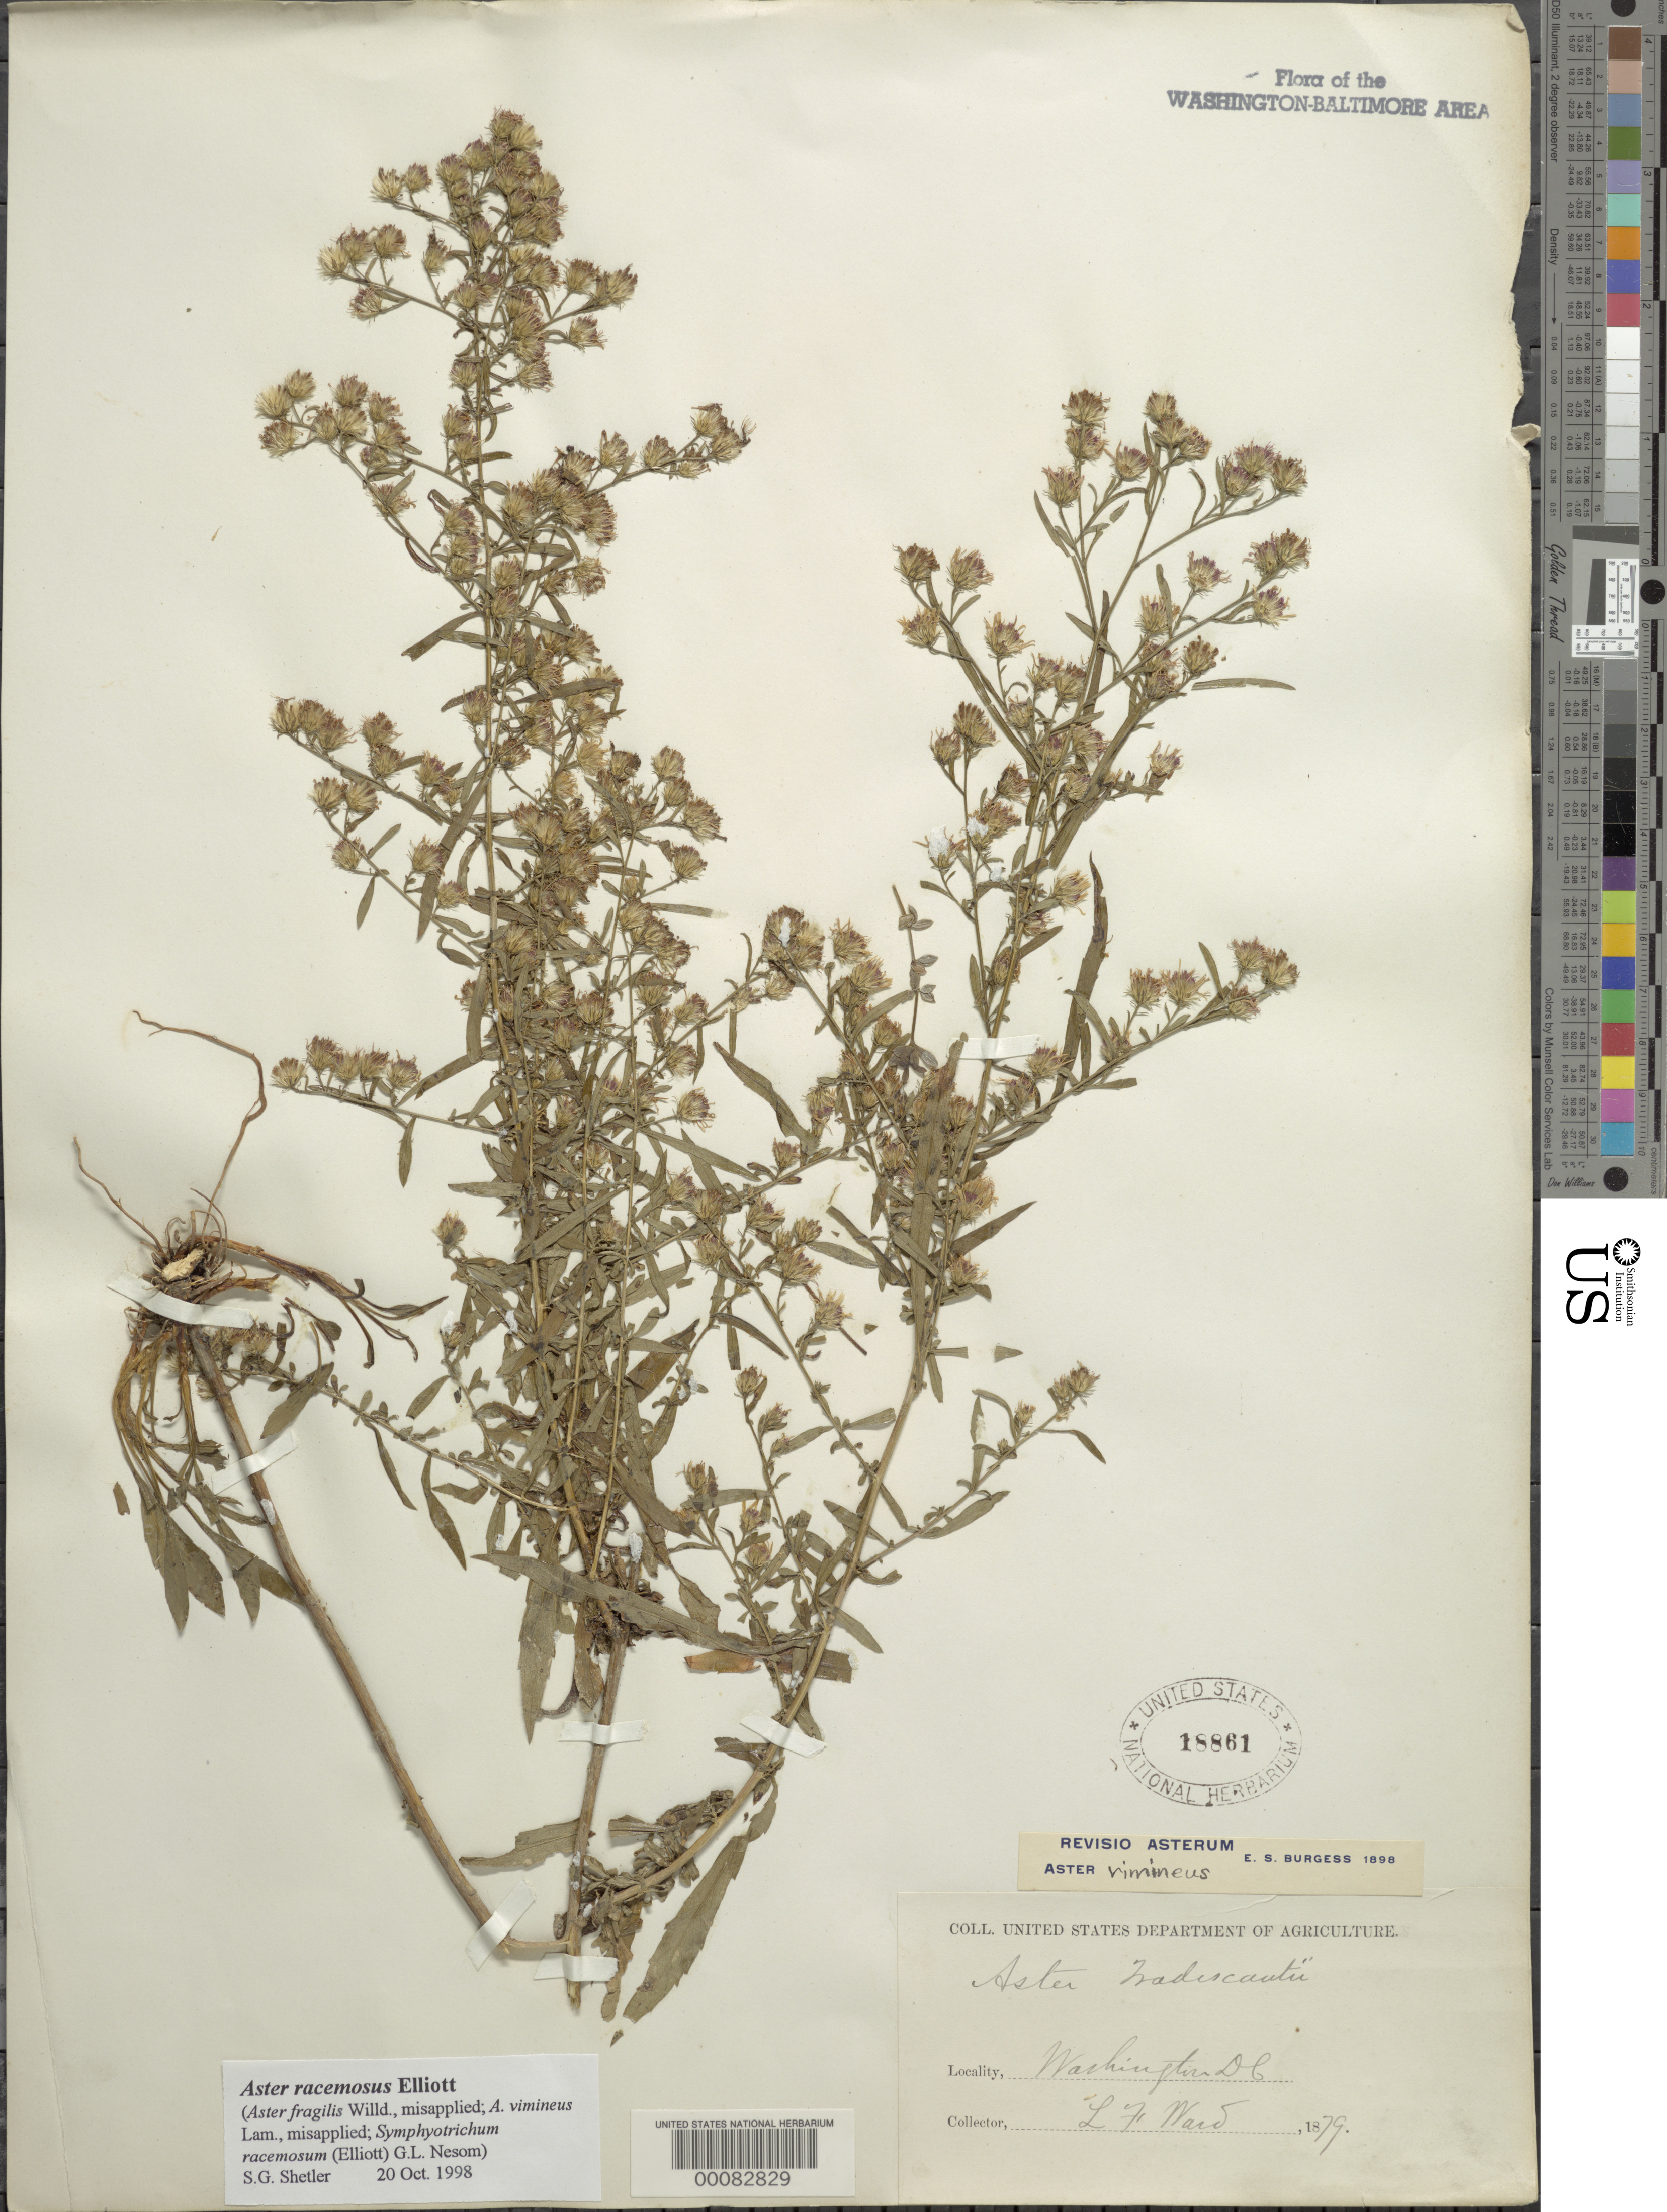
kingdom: Plantae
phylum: Tracheophyta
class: Magnoliopsida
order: Asterales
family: Asteraceae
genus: Symphyotrichum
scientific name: Symphyotrichum racemosum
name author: (Elliott) G.L. Nesom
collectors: L. F. Ward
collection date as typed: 1879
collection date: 1879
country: United States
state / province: District of Columbia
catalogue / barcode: US 18861